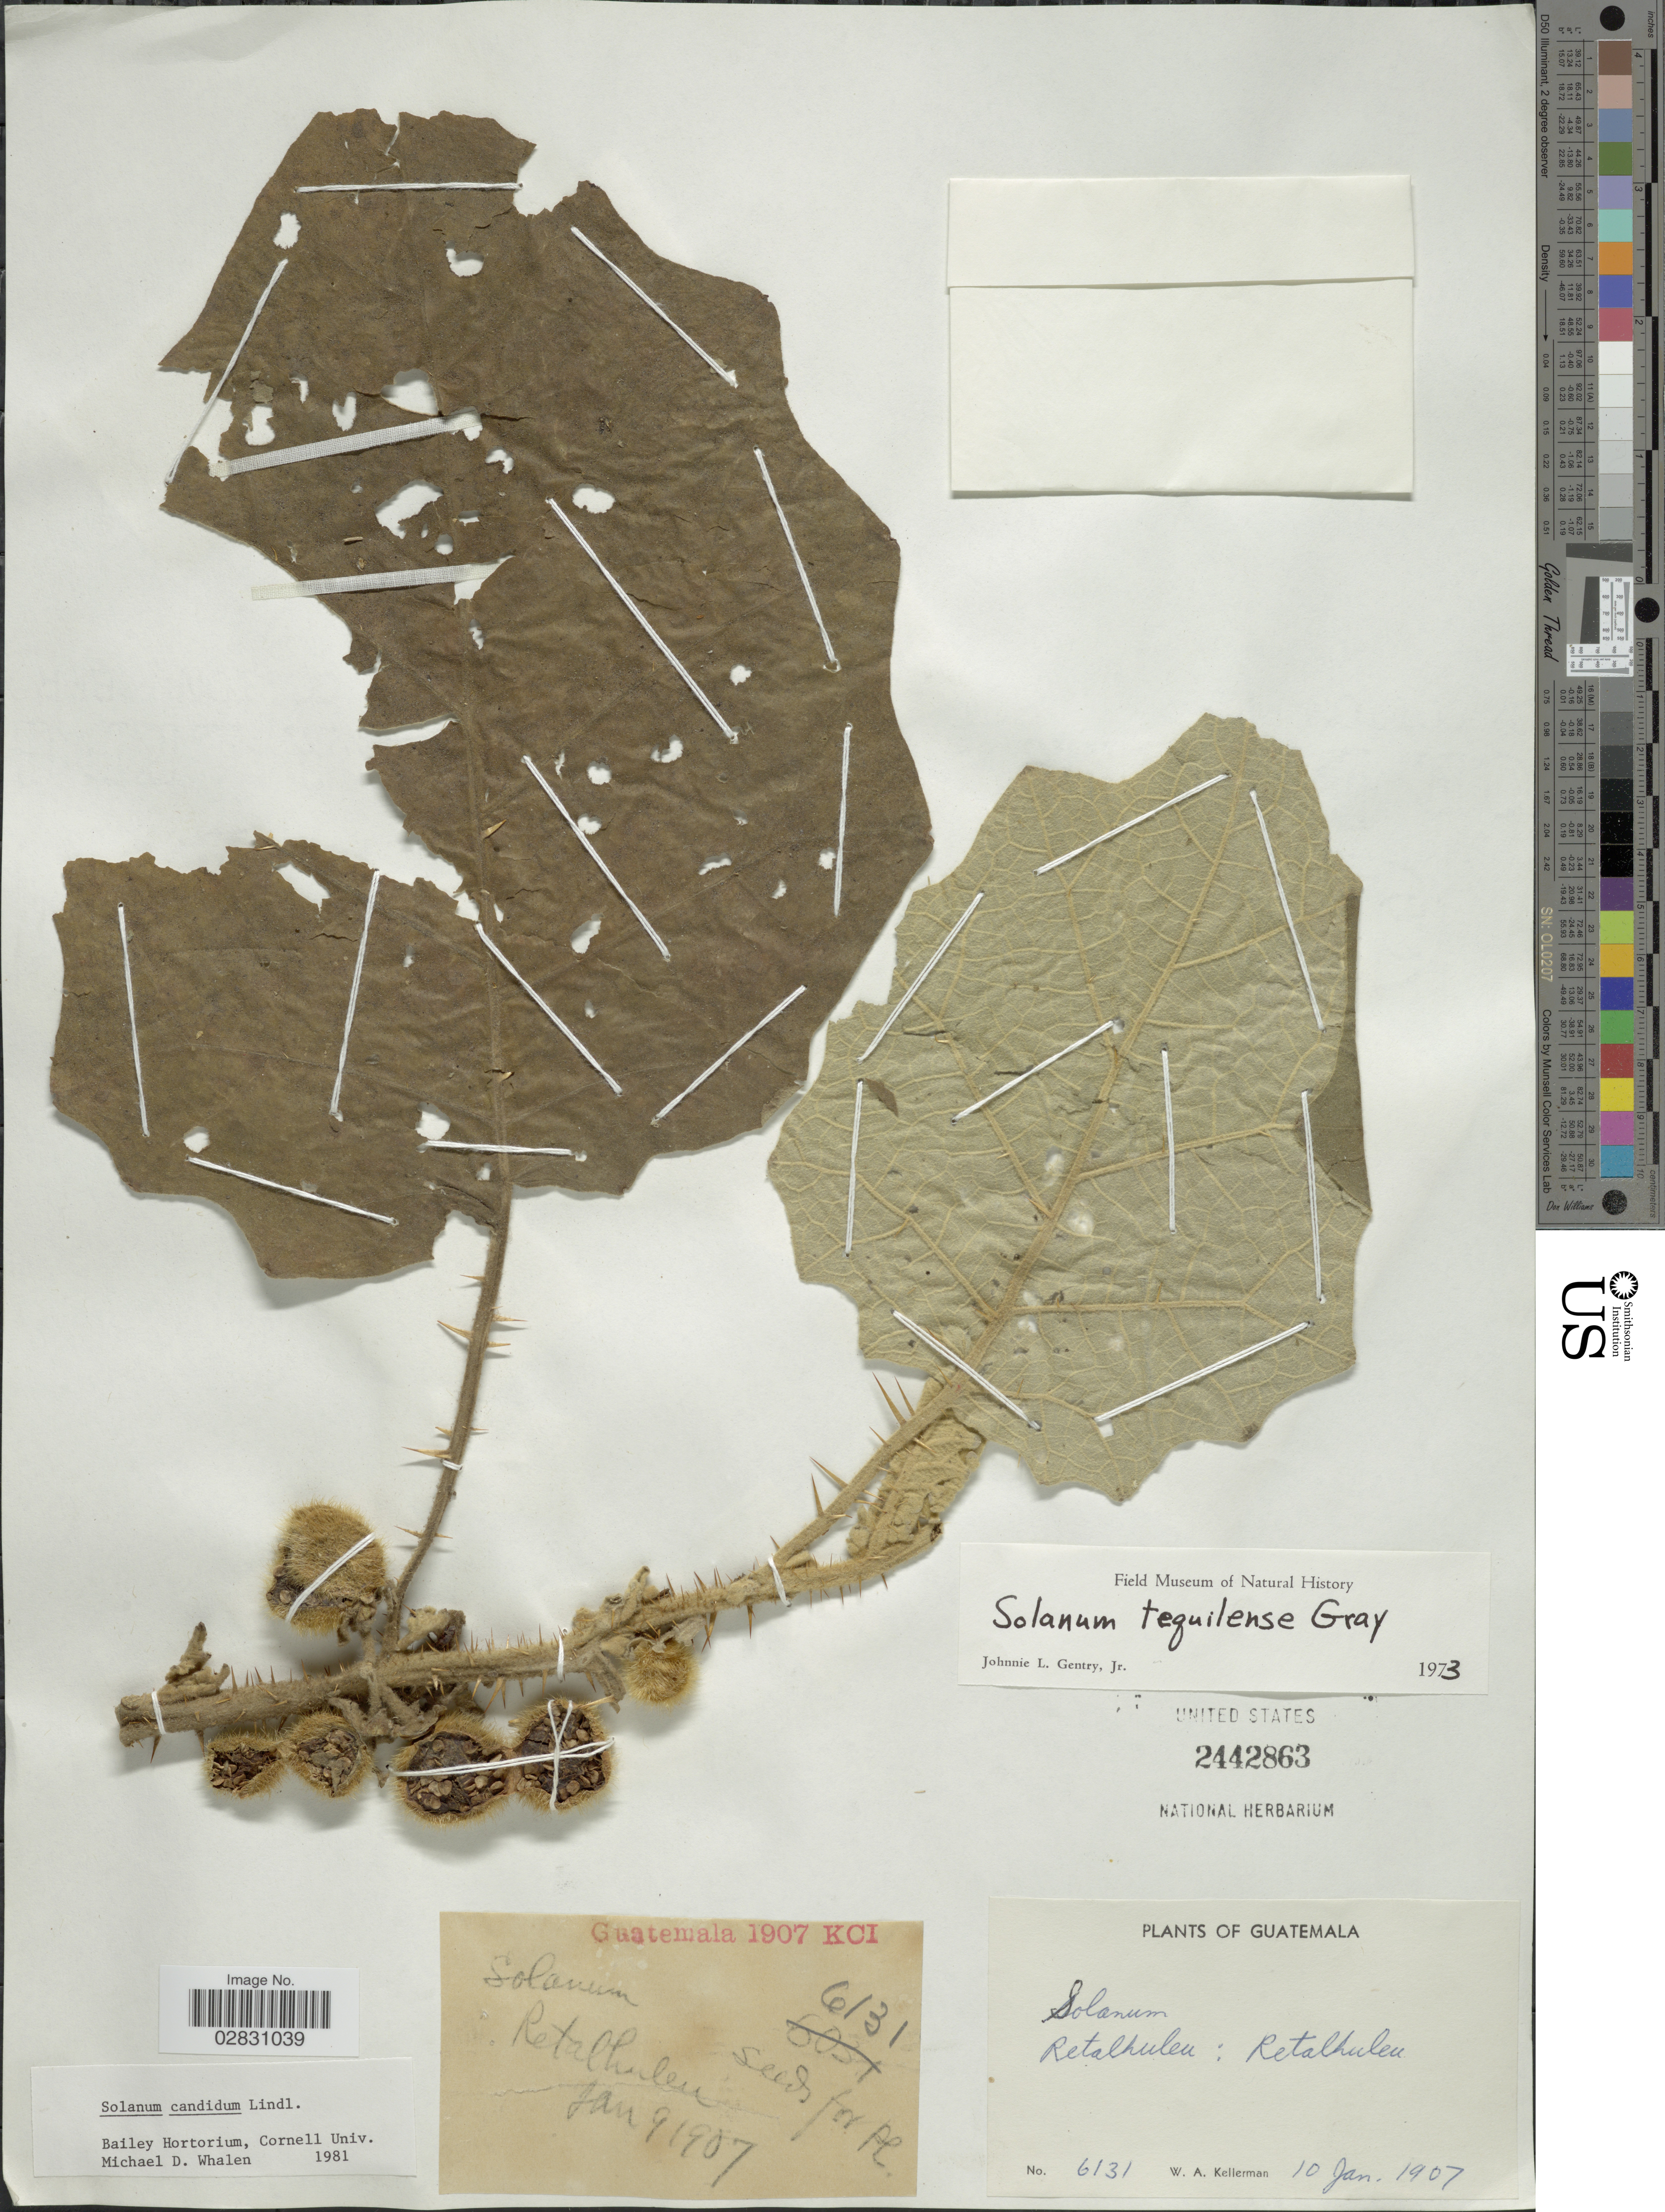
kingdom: Plantae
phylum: Tracheophyta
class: Magnoliopsida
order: Solanales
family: Solanaceae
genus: Solanum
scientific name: Solanum candidum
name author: Lindl.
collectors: W. Kellerman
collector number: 6131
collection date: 1907-01-09/1907-01-10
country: Guatemala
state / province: Retalhuleu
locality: Retalhuleu: Retalhuleu.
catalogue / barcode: US 2442863